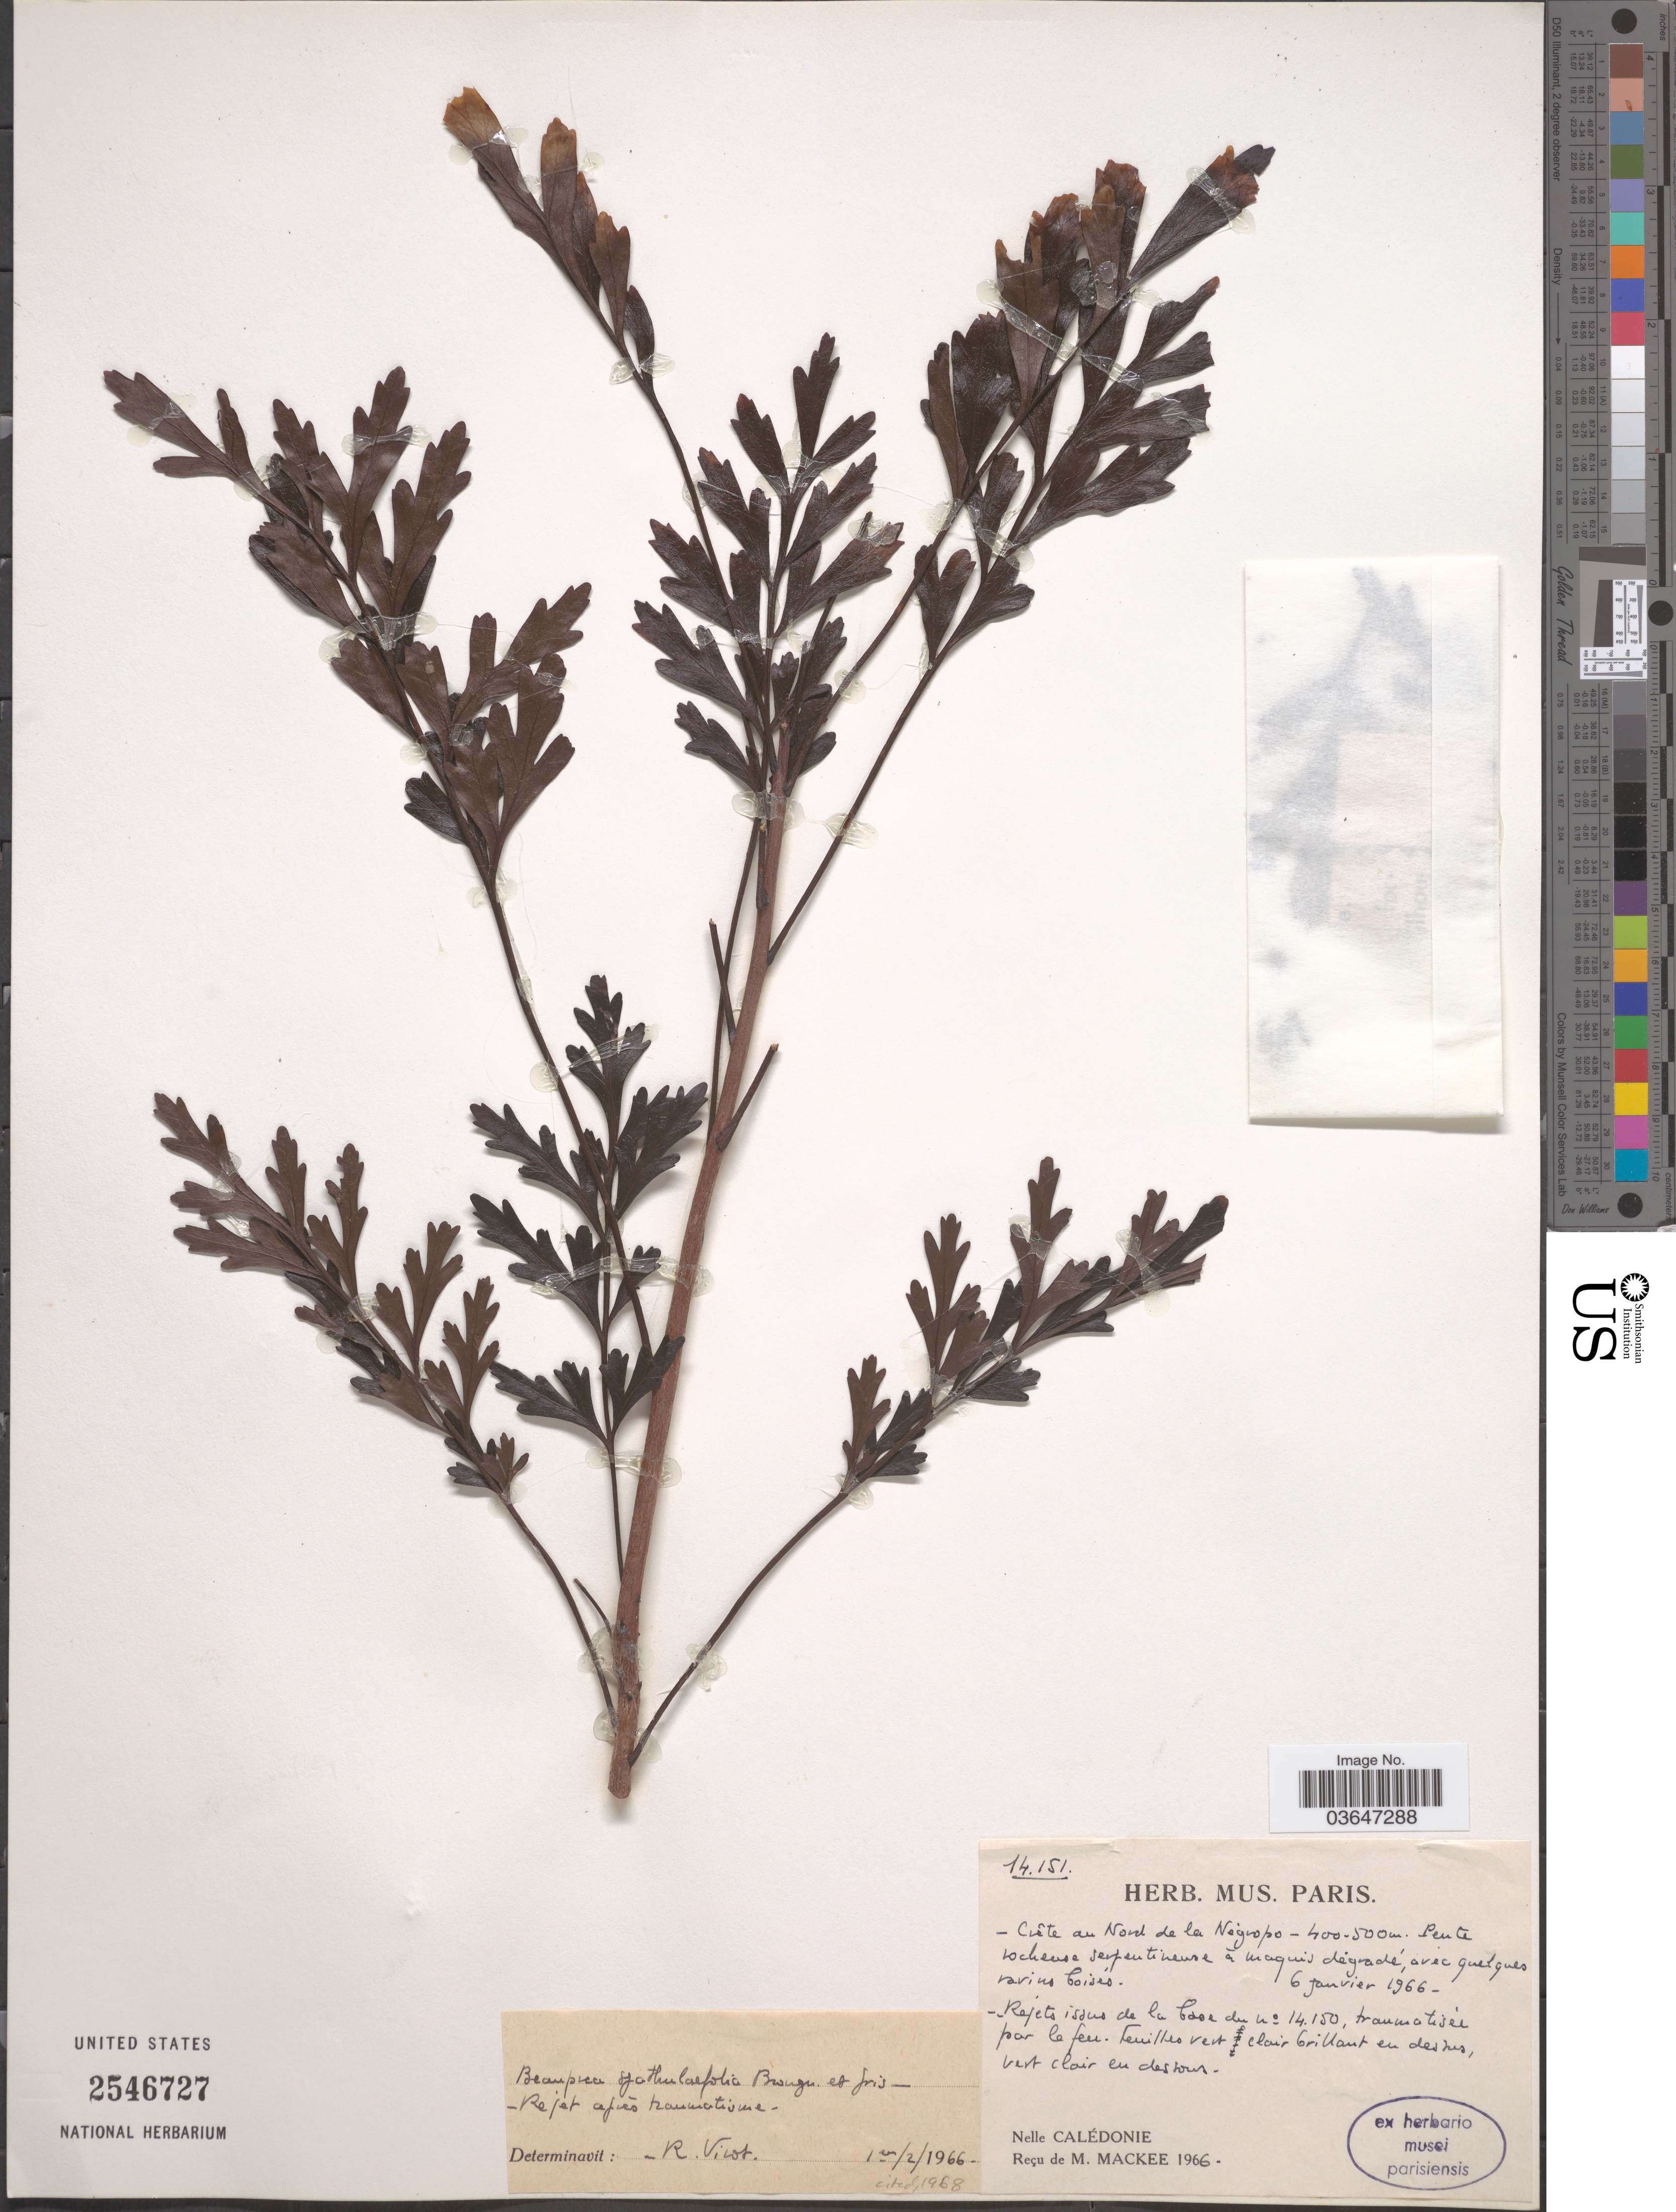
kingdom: Plantae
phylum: Tracheophyta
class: Magnoliopsida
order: Proteales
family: Proteaceae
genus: Beauprea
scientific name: Beauprea spathulifolia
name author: Brongn. & Gris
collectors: M. Mackee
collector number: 14151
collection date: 1966-01-06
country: New Caledonia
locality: Crête au Nord de la Négropo.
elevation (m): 400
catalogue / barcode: US 2546727